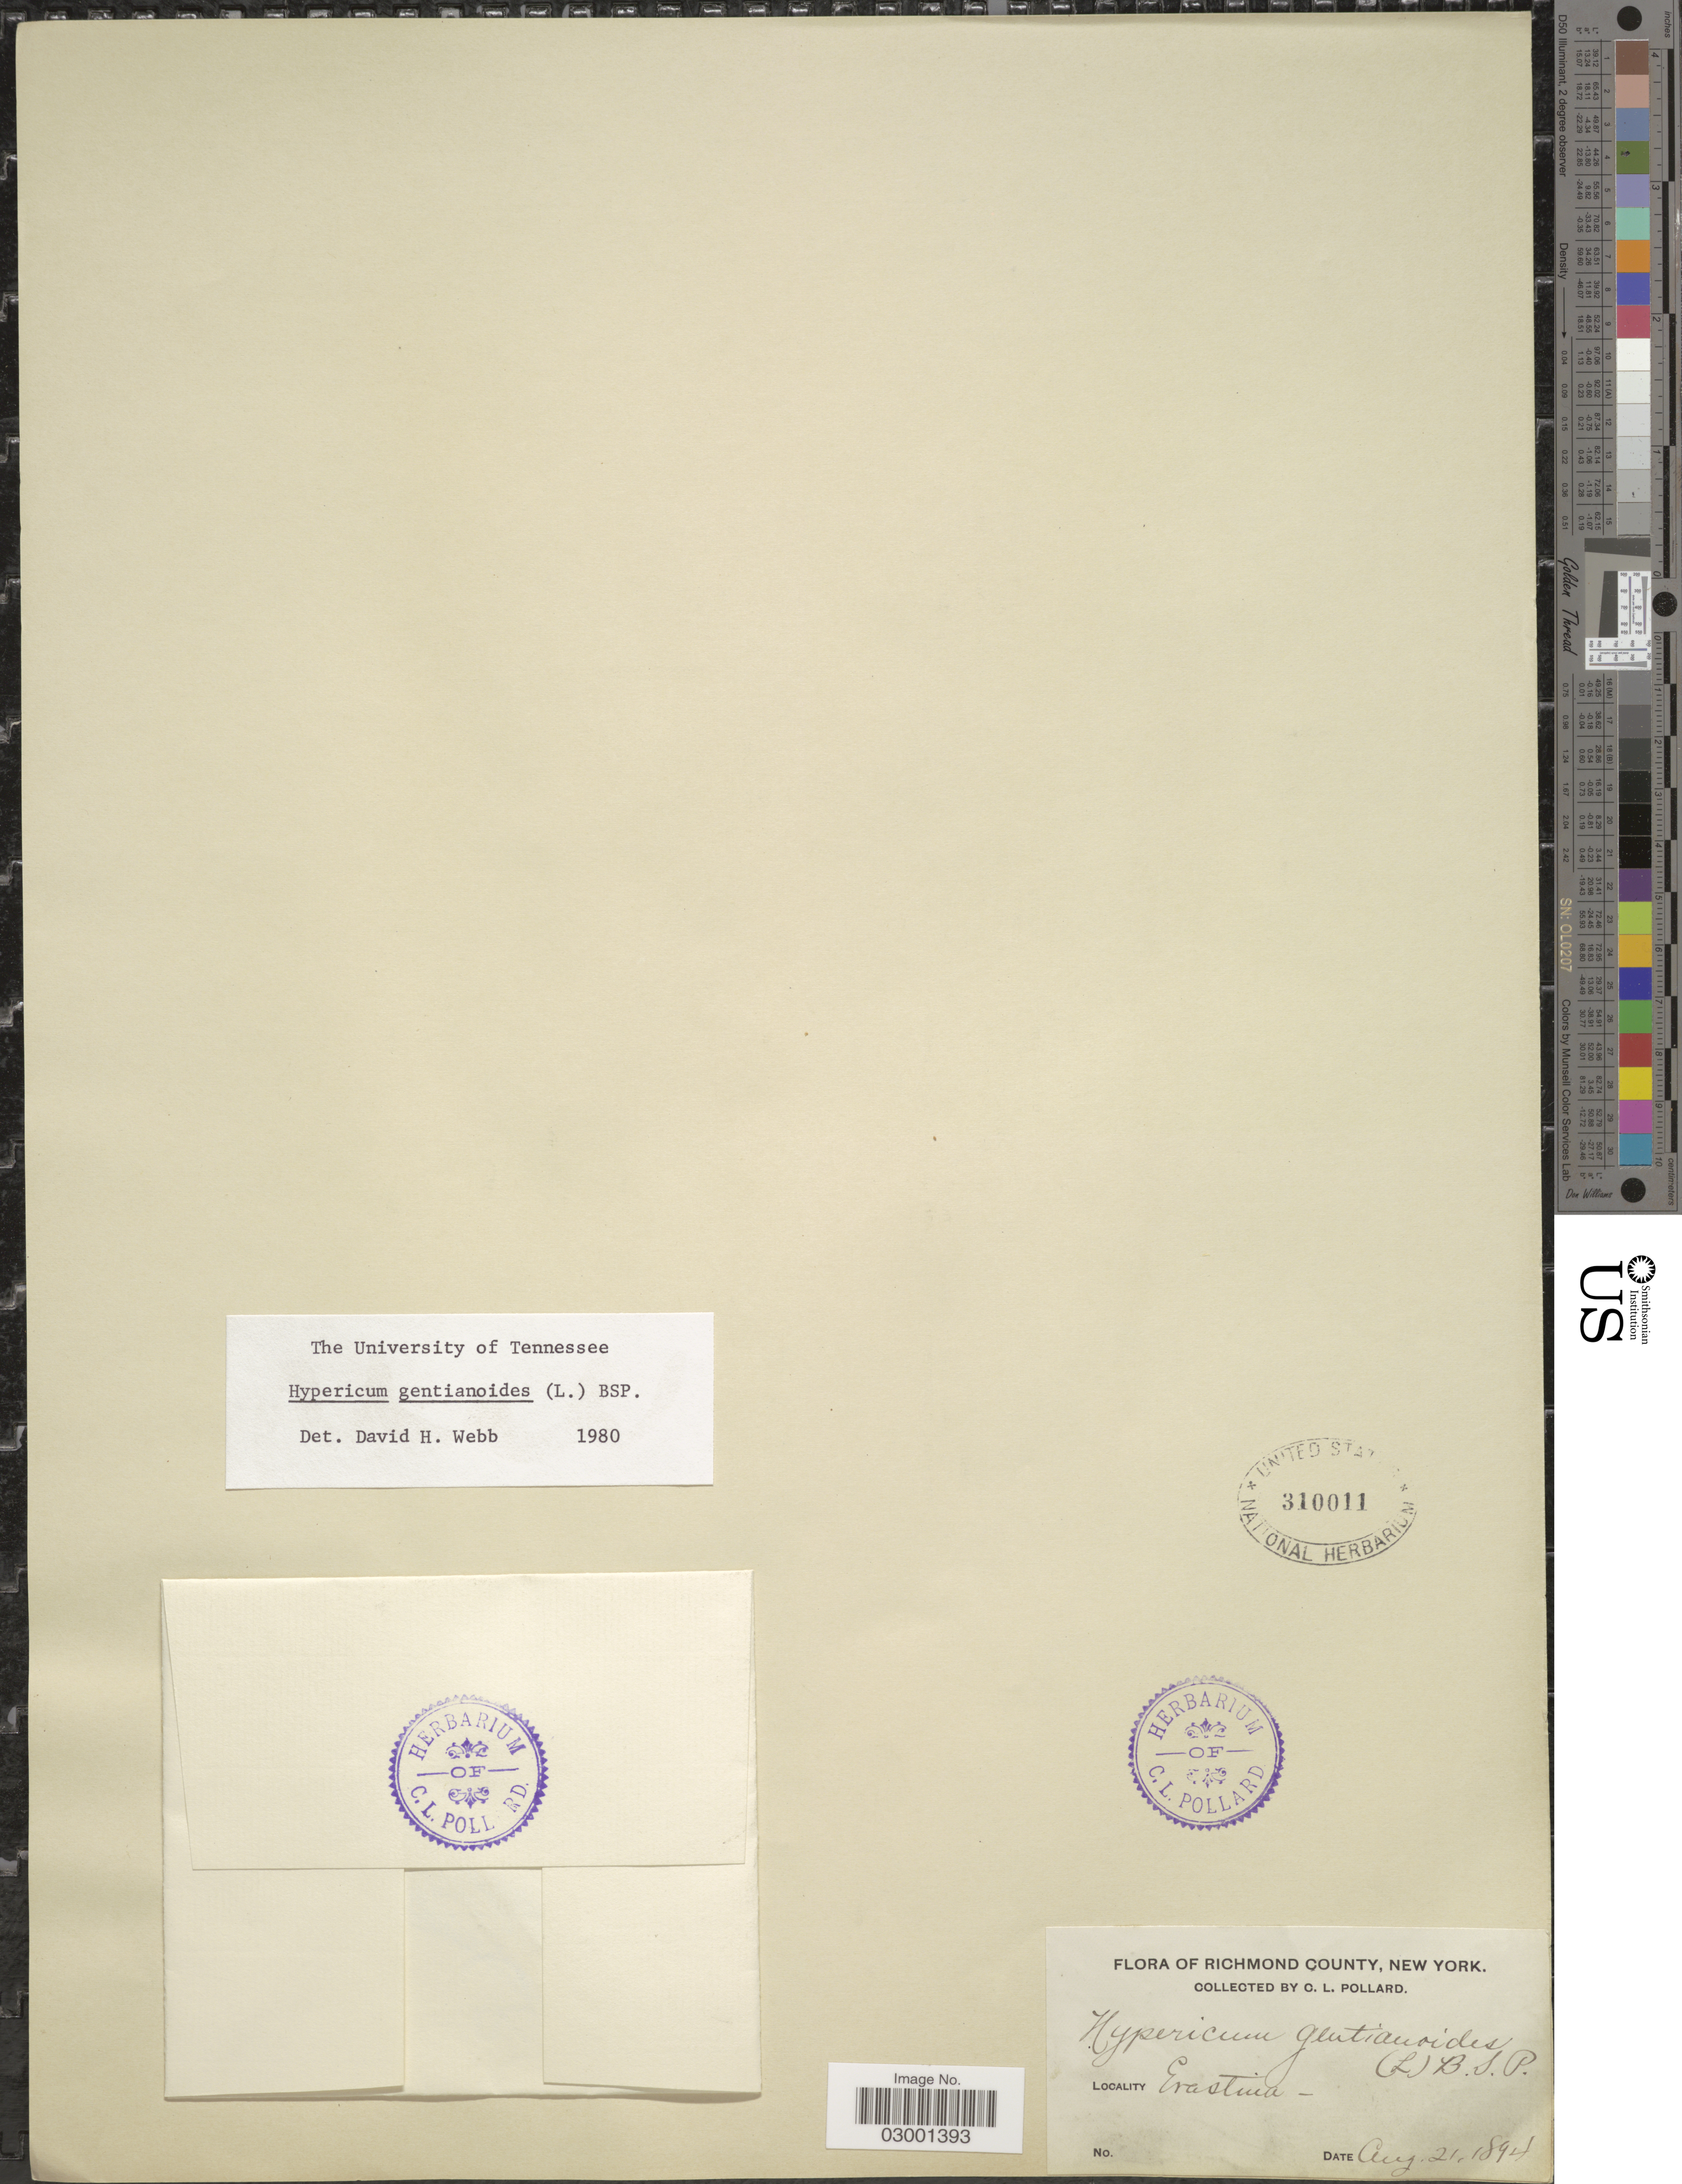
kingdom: Plantae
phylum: Tracheophyta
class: Magnoliopsida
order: Malpighiales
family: Hypericaceae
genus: Hypericum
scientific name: Hypericum gentianoides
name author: (L.) Britton, Stearns & Poggenb.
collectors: C. L. Pollard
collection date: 1894-08-21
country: United States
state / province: New York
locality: Richmond County. Erastina.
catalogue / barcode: US 310011